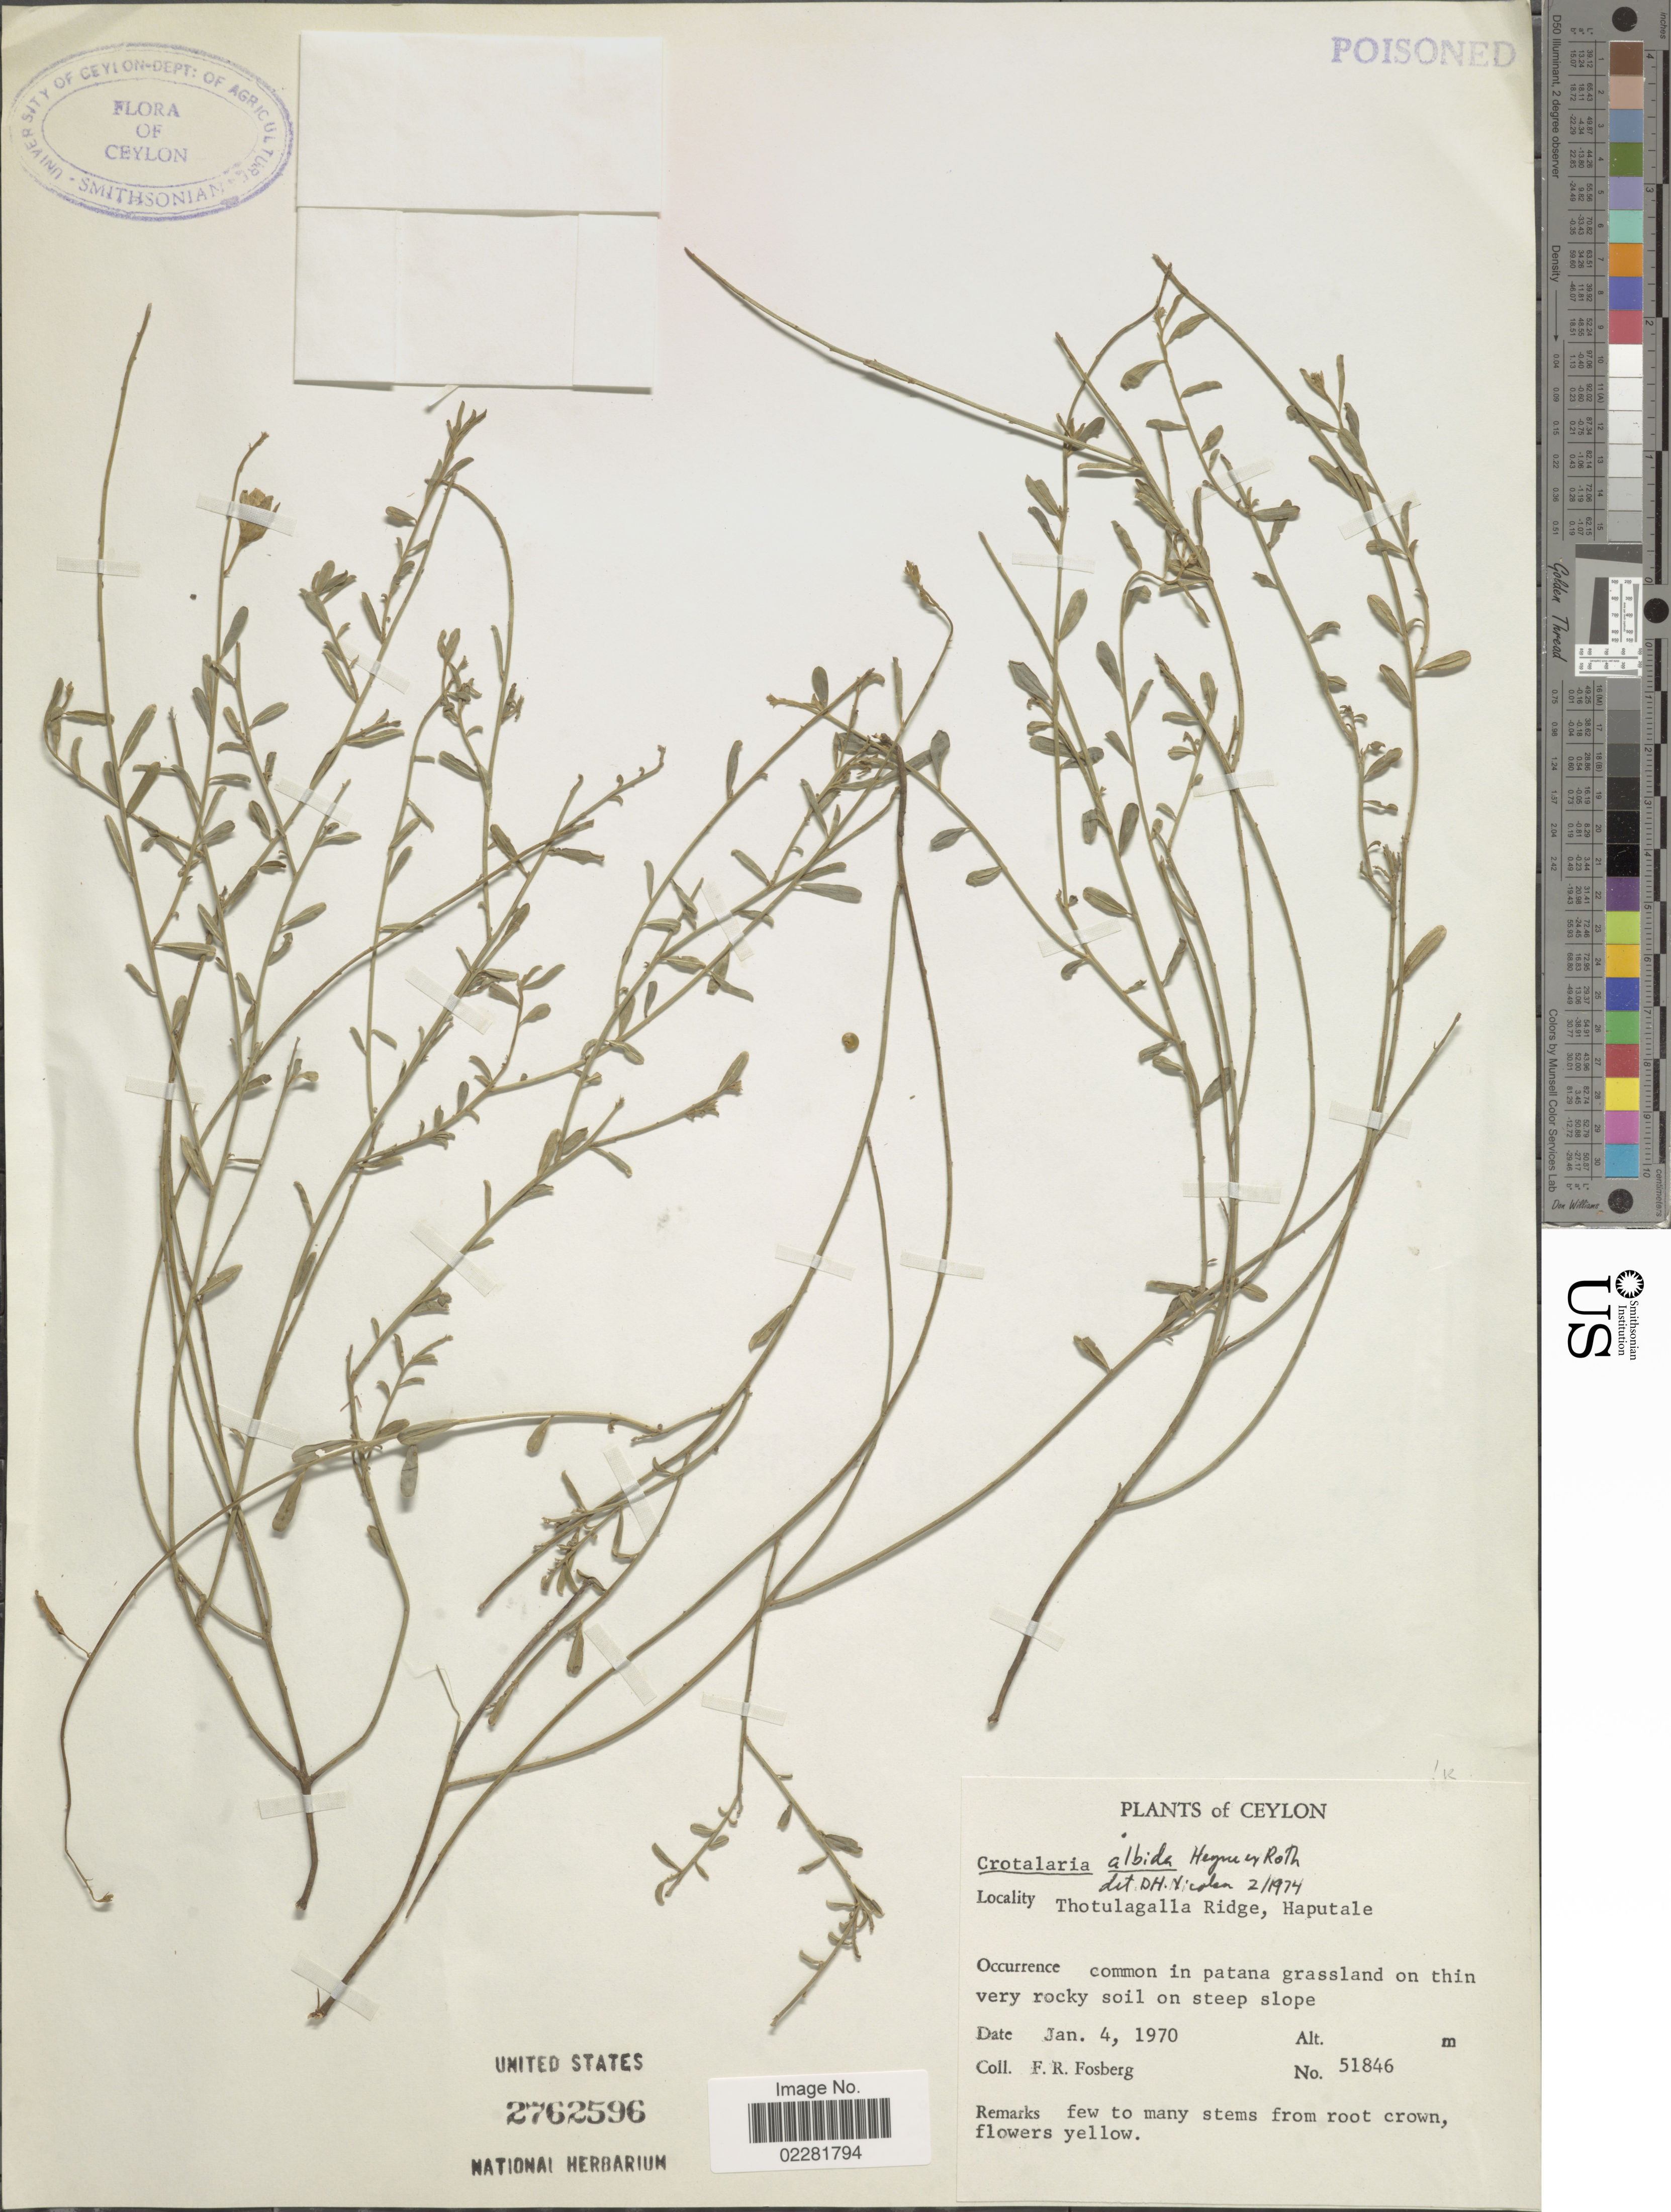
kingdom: Plantae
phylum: Tracheophyta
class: Magnoliopsida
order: Fabales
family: Fabaceae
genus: Crotalaria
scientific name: Crotalaria albida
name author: B. Heyne ex Roth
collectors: F. R. Fosberg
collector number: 51846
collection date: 1970-01-04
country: Sri Lanka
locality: Ceylon, Thotulagala Ridge, Haputale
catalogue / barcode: US 2762596